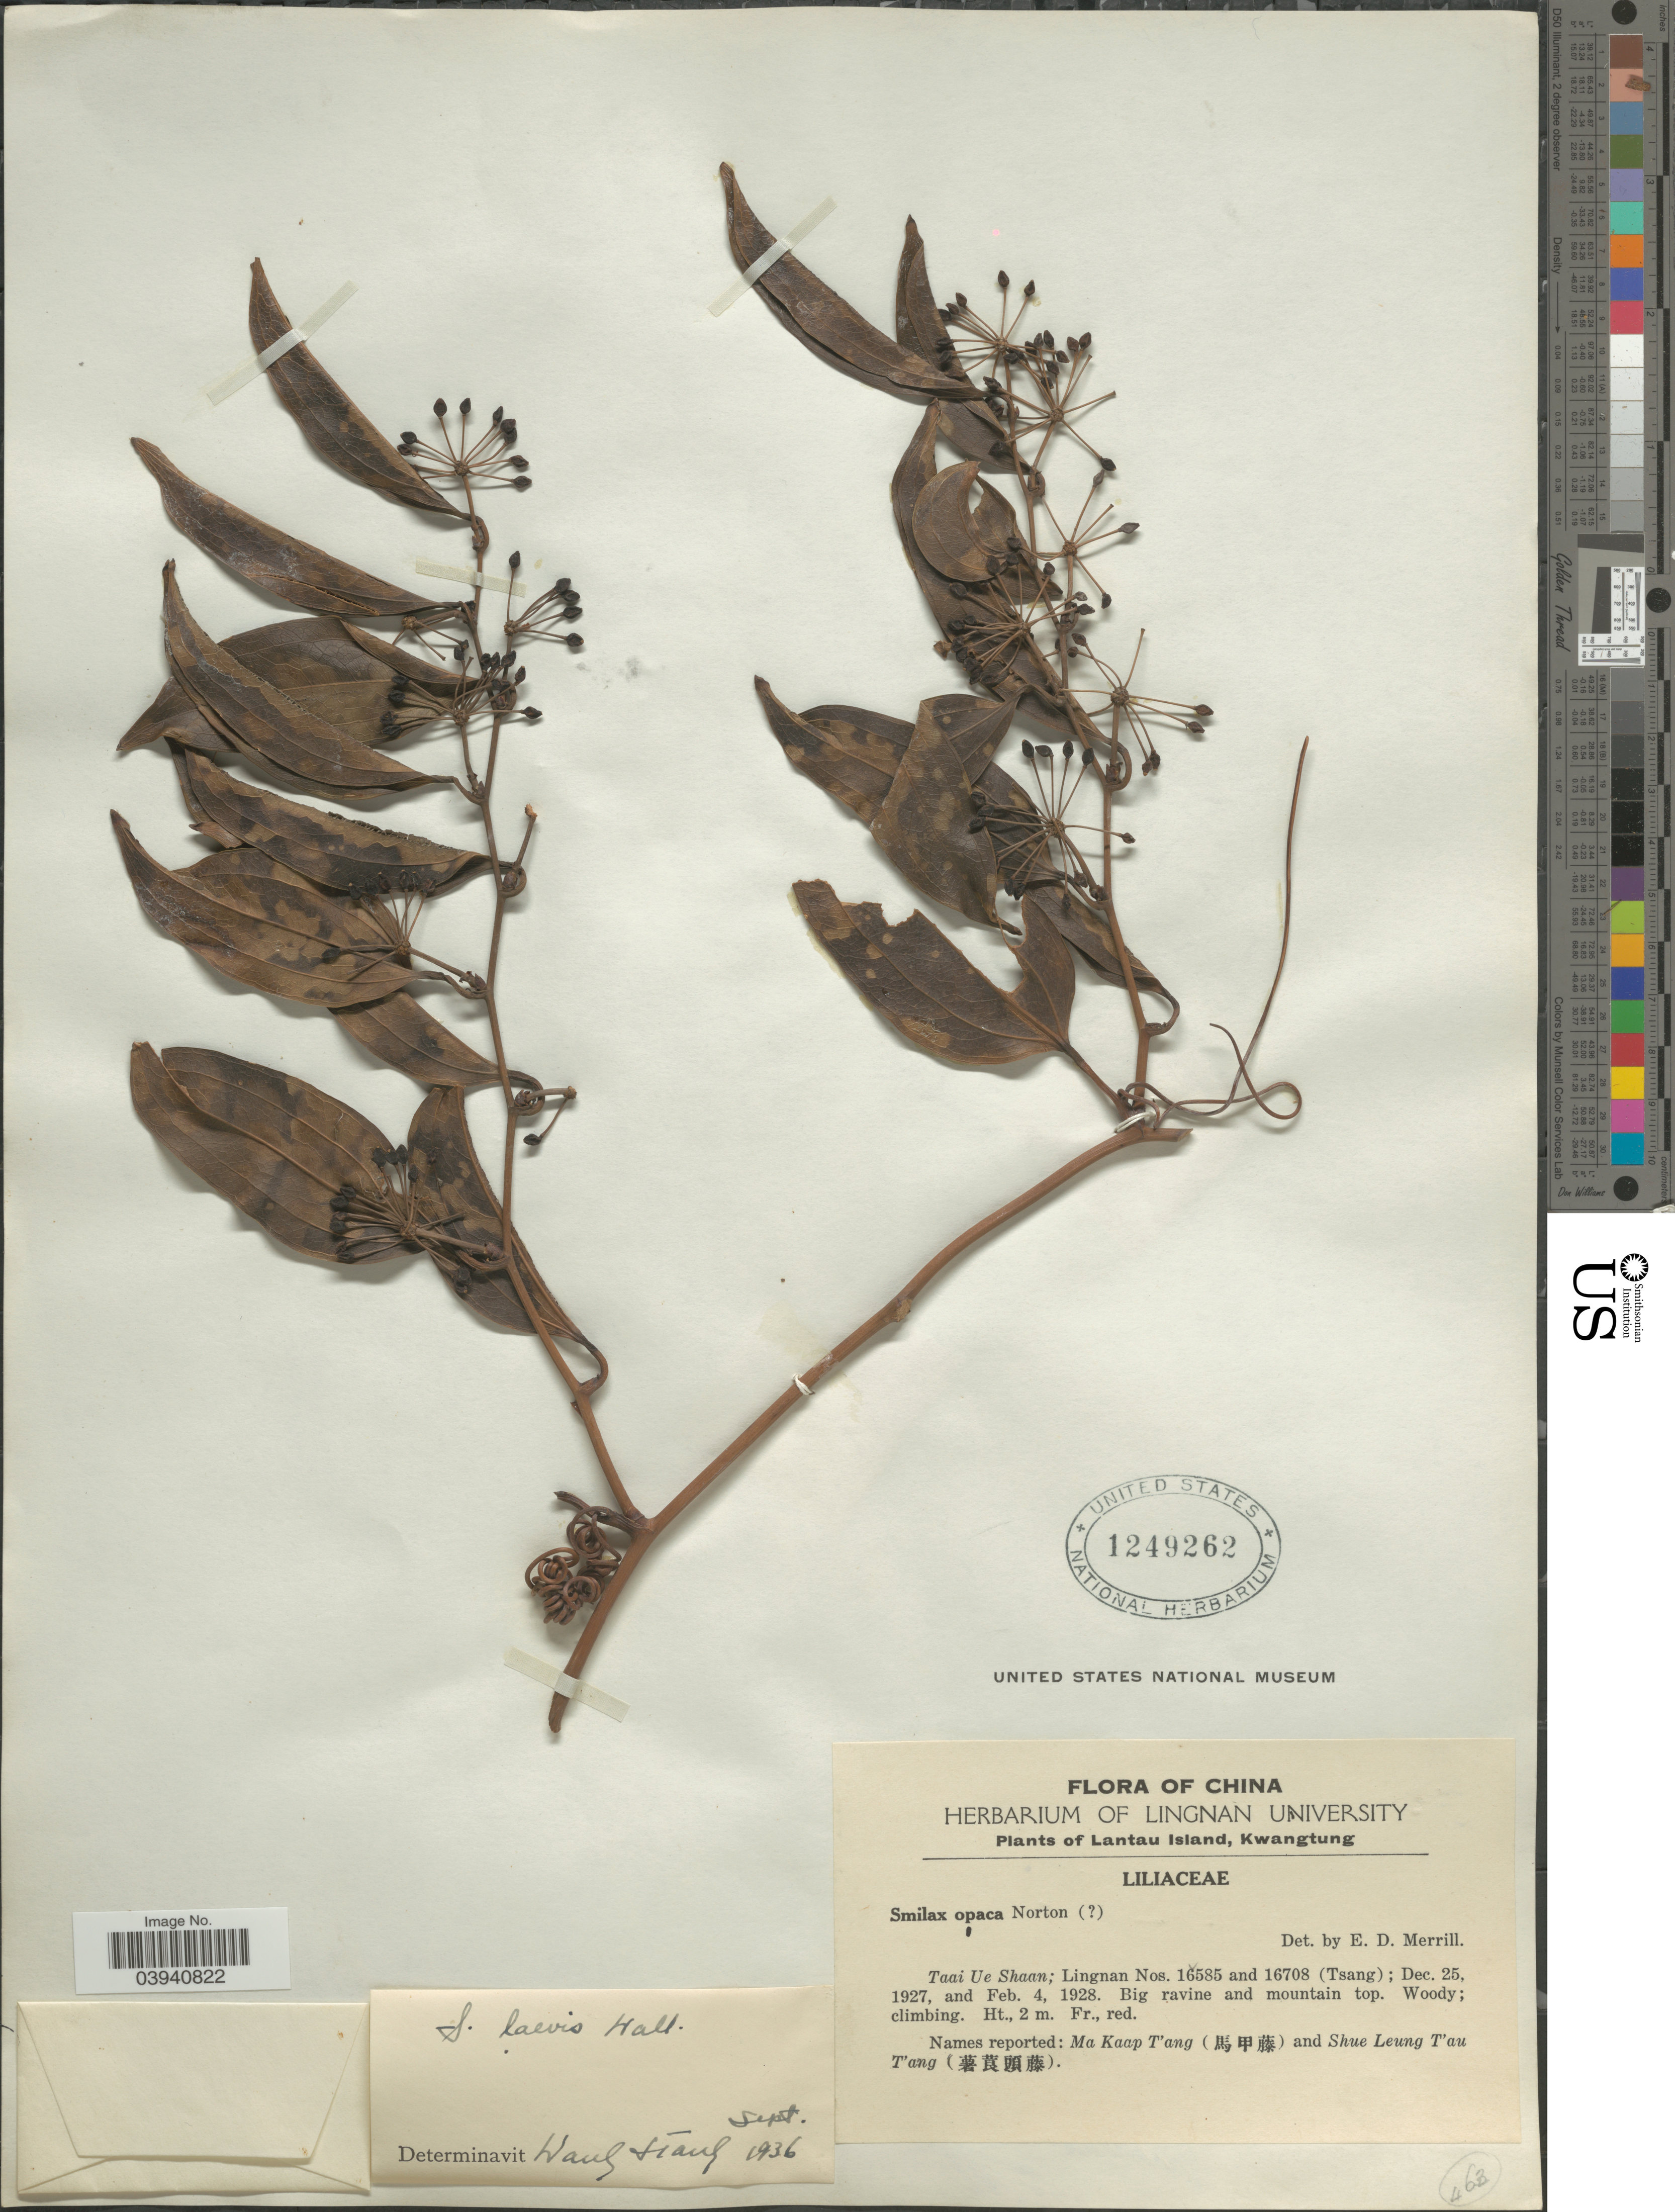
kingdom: Plantae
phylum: Tracheophyta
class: Liliopsida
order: Liliales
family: Smilacaceae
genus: Smilax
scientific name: Smilax laevis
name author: Wall. ex A. DC.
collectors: Lingnan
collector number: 16585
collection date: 1927-12-25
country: China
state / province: Guangdong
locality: Lantau Island, Kwangtung. Taai Ue Shaan.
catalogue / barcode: US 1249262